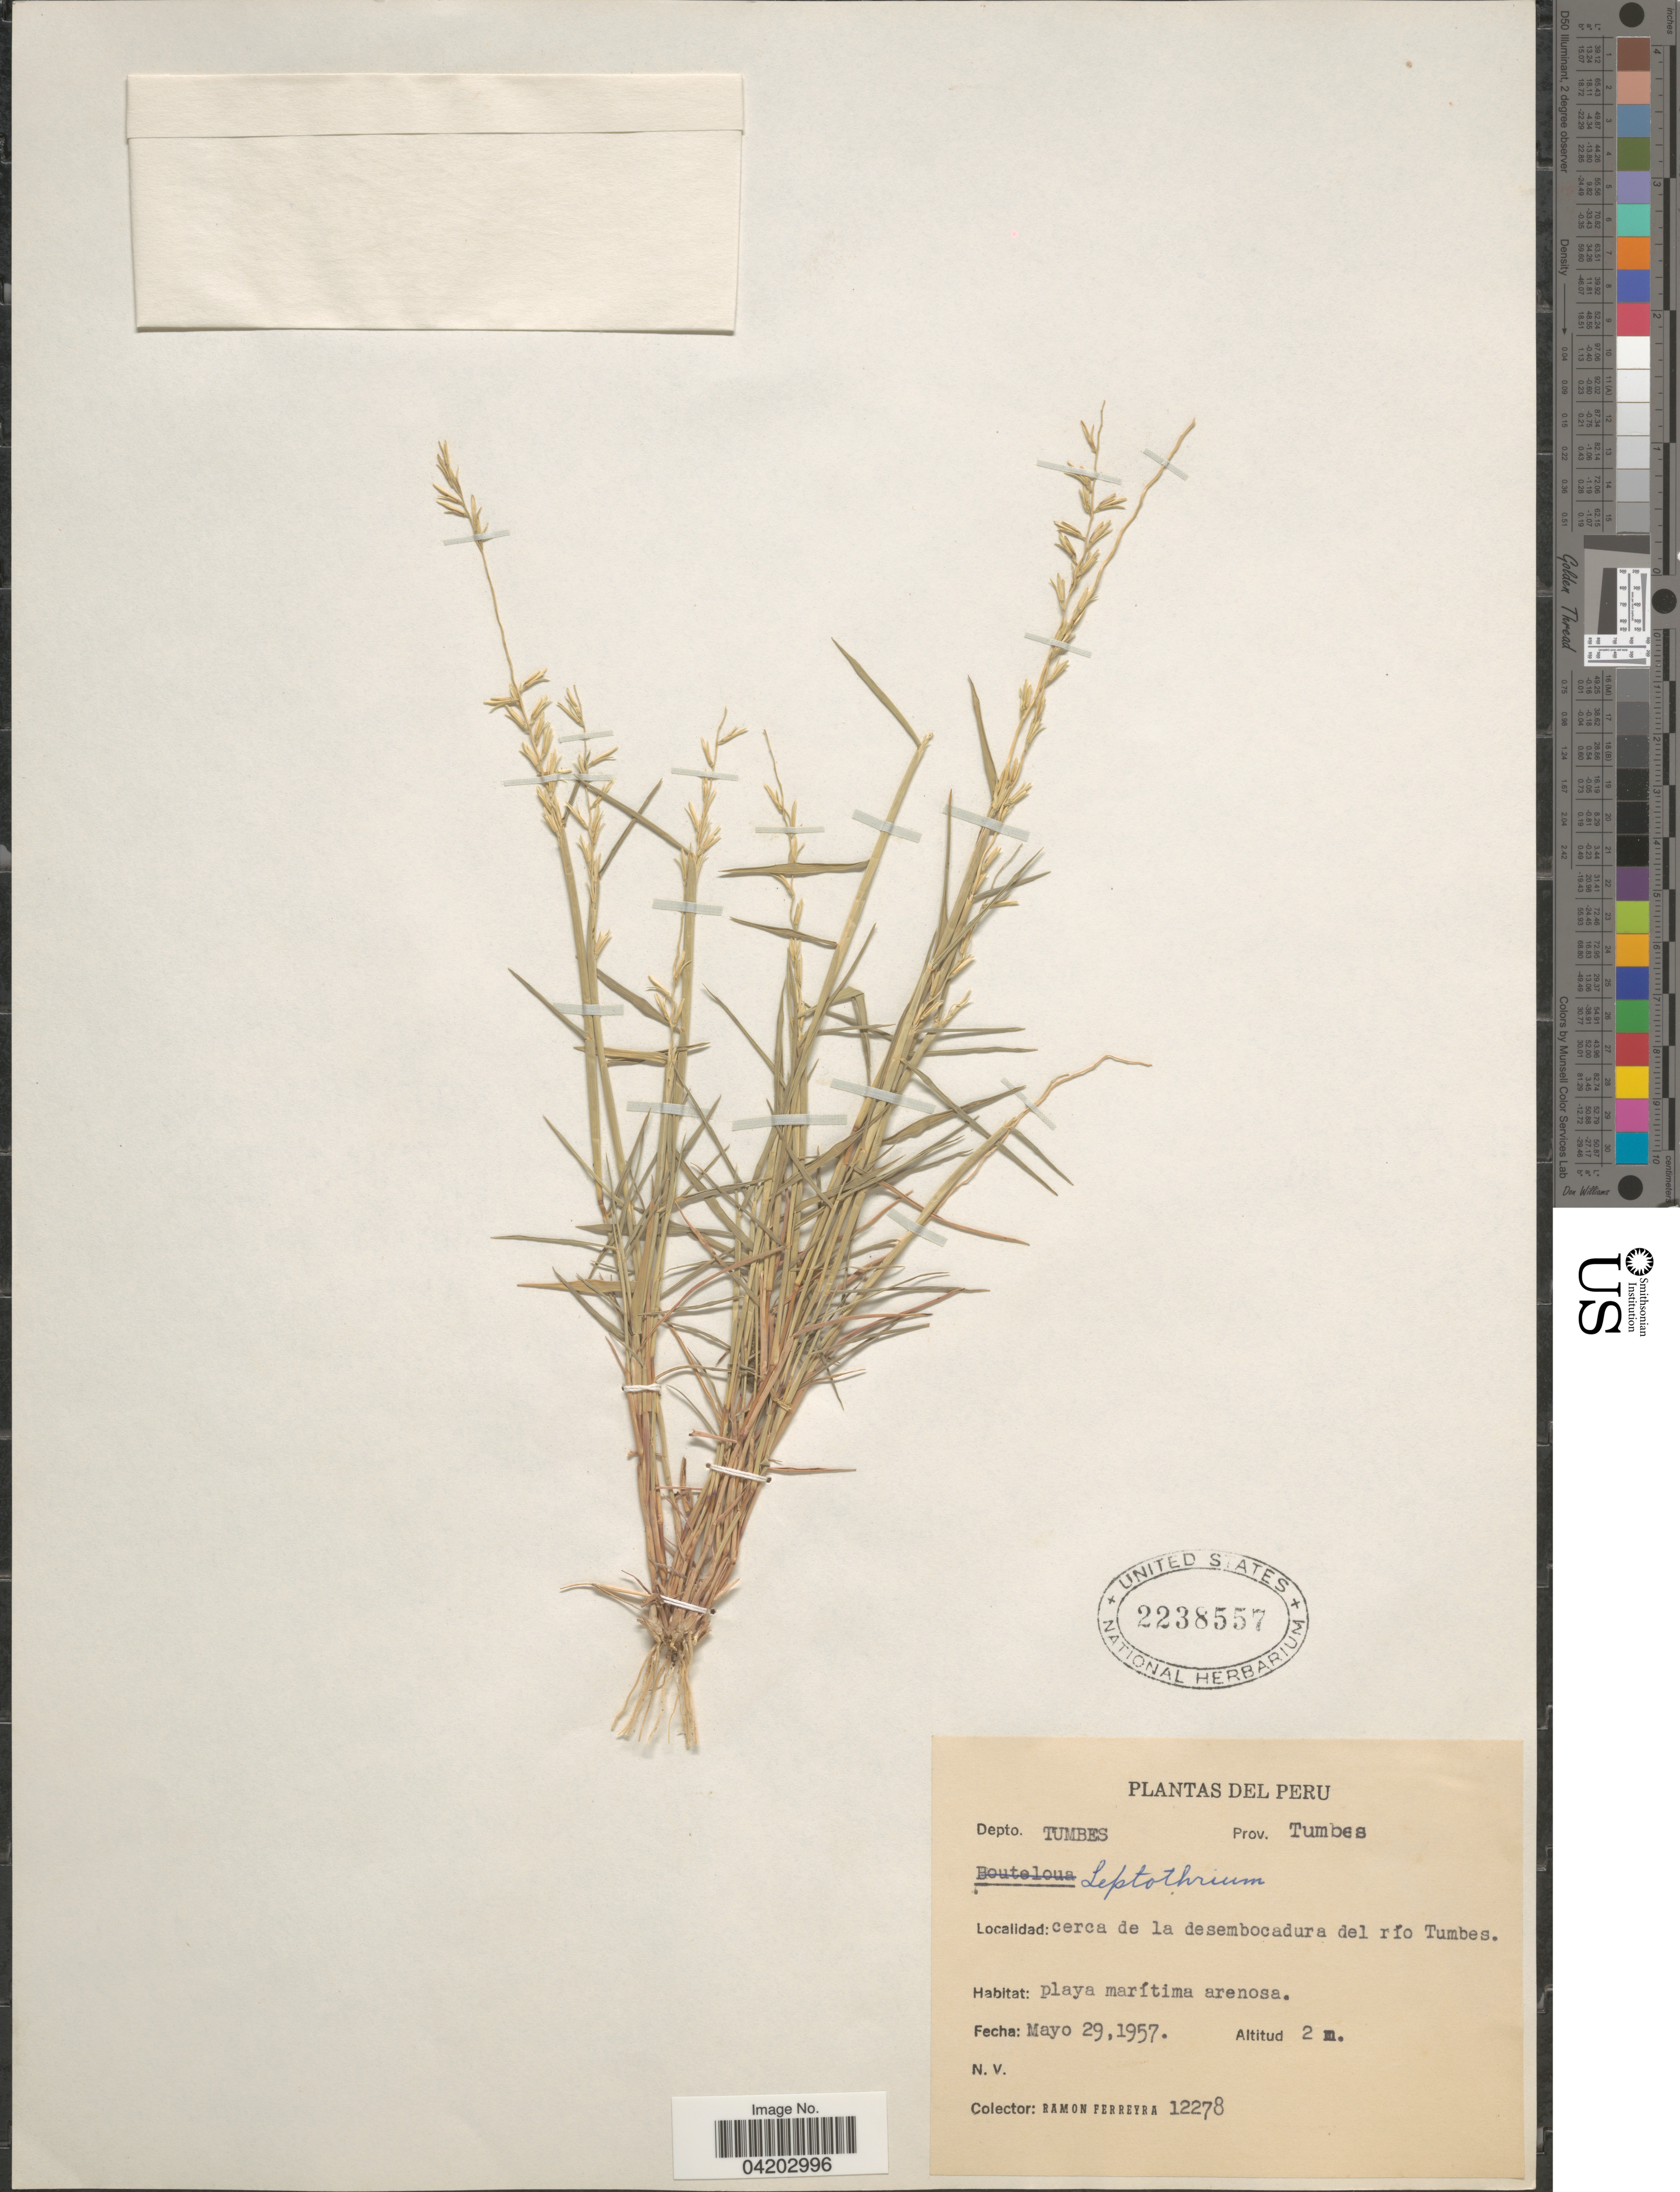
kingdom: Plantae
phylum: Tracheophyta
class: Liliopsida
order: Poales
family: Poaceae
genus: Leptothrium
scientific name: Leptothrium rigidum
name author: Kunth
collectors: R. A. Ferreyra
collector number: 12278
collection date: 1957-05-29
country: Peru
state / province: Tumbes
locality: Depto. Tumbes. Prov. Tumbes. Cerca de la desembocadura del río Tumbes.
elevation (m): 2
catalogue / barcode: US 2238557